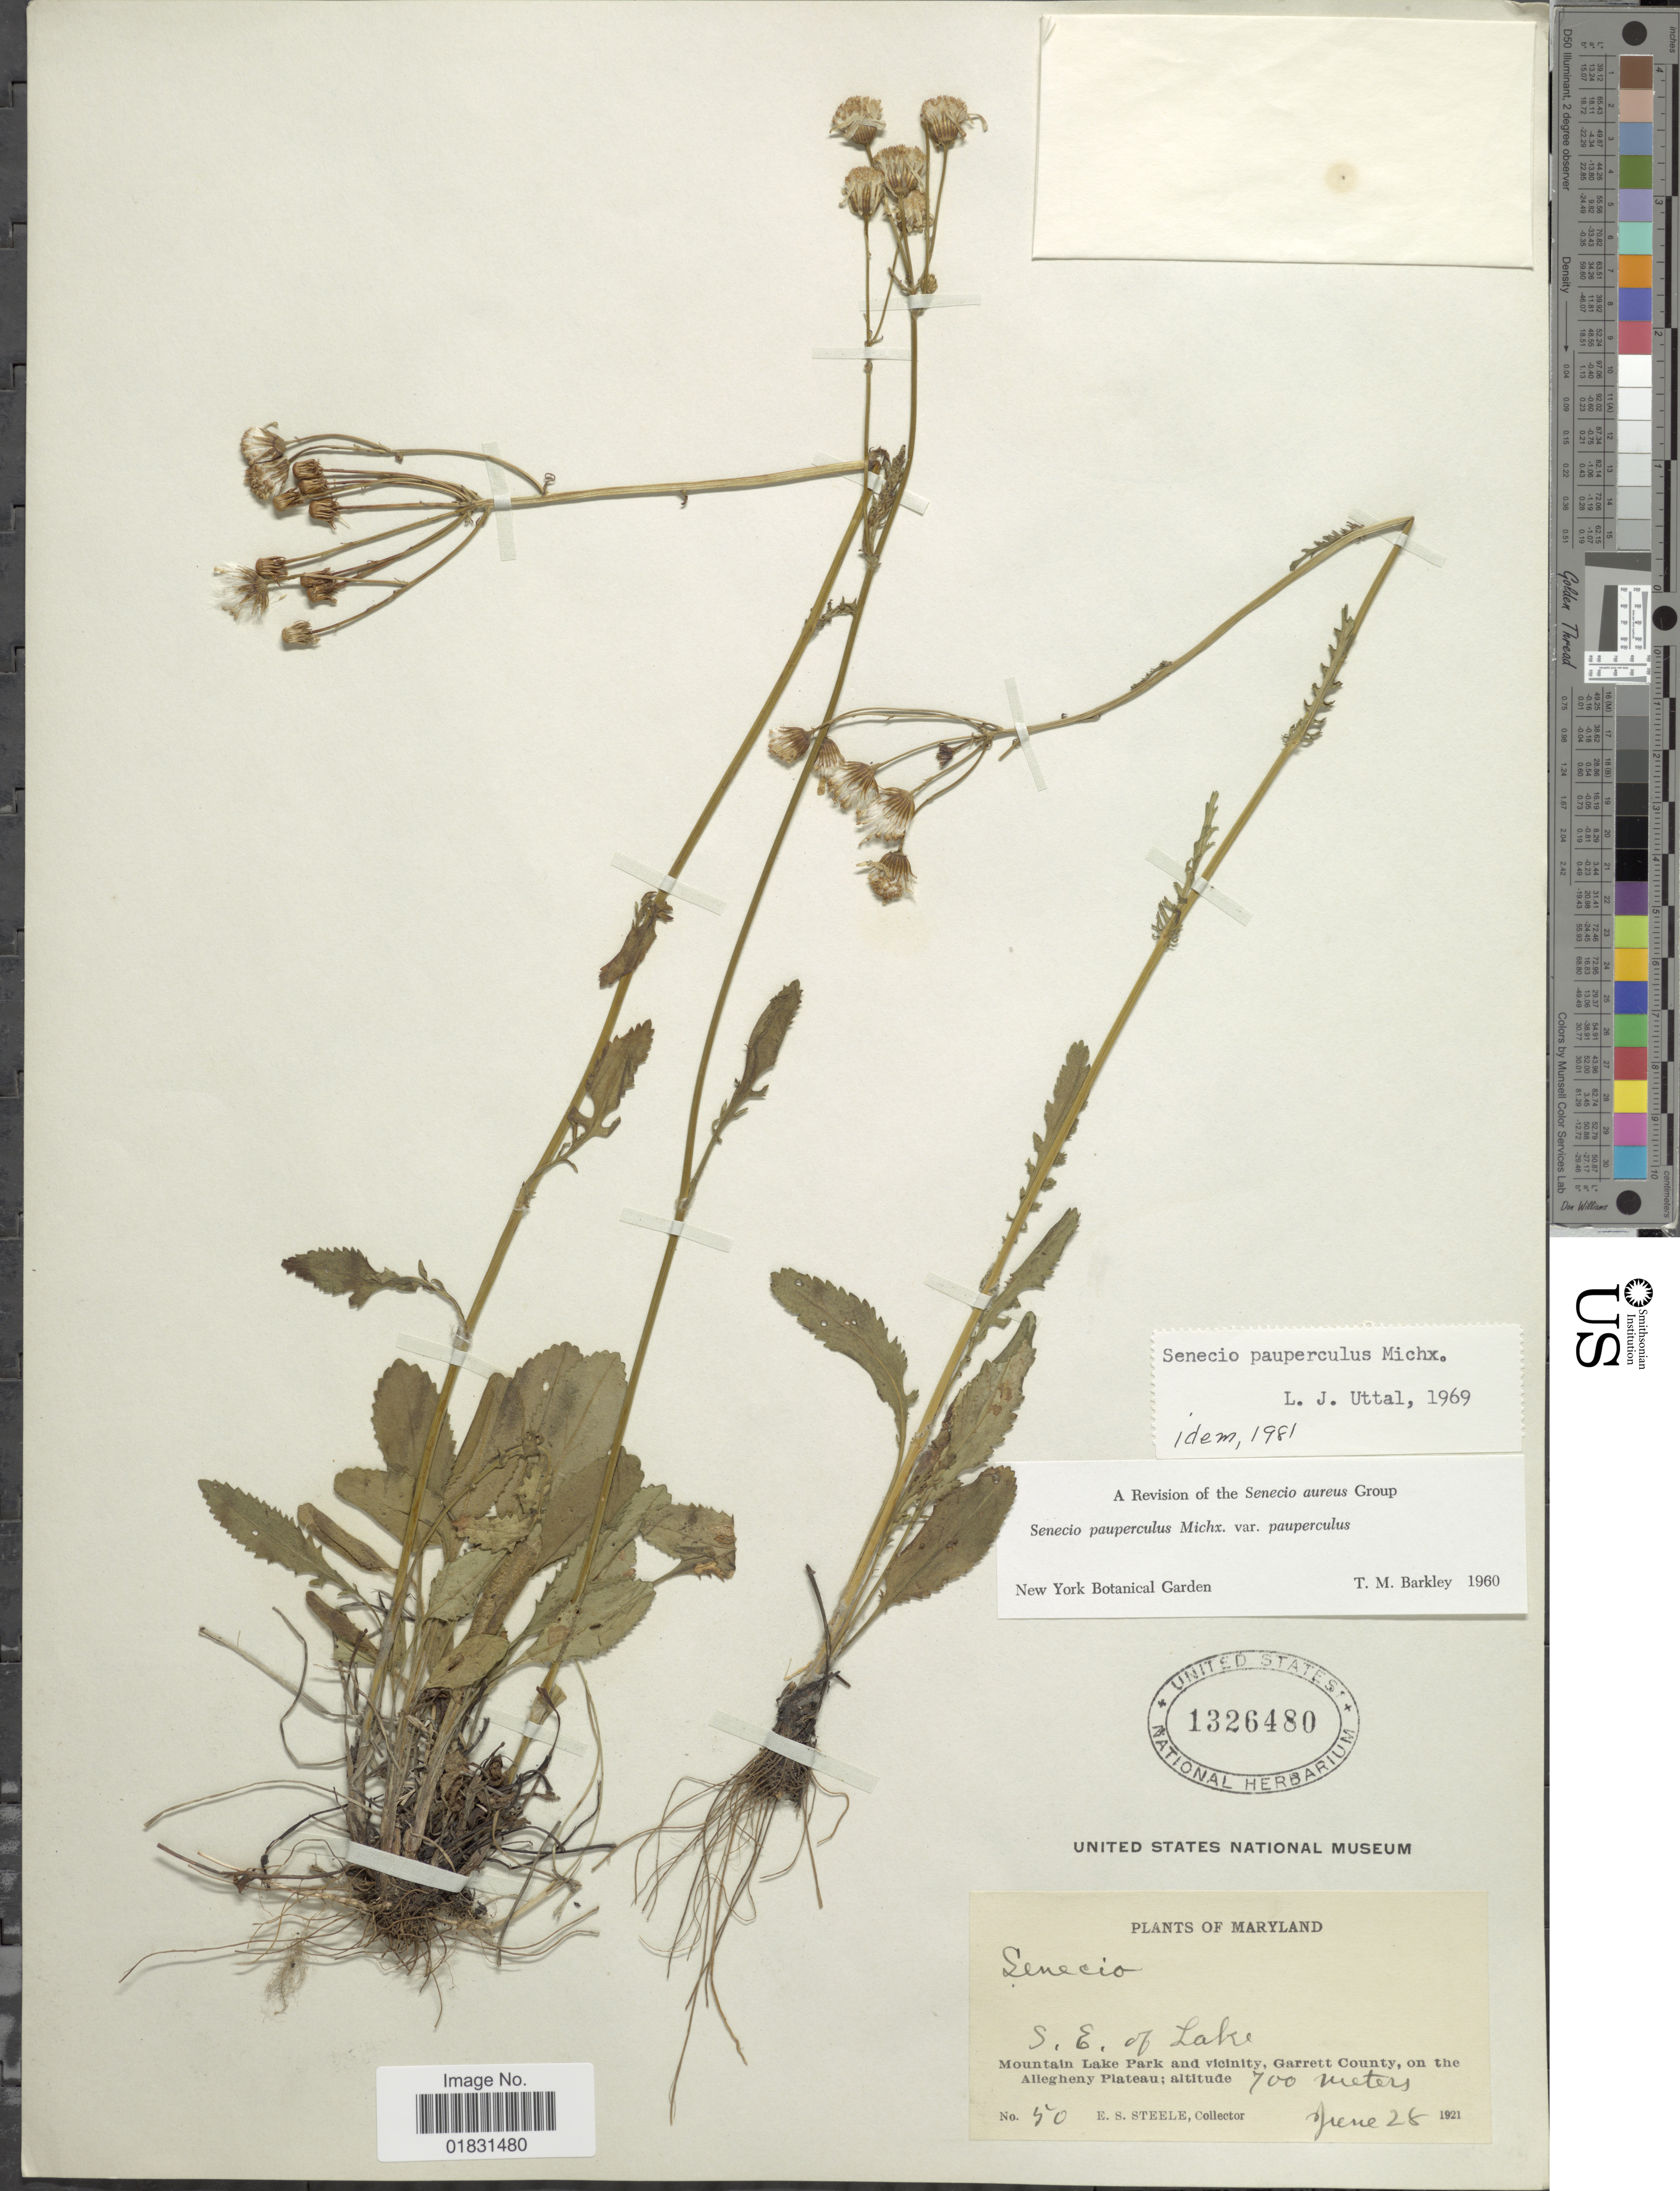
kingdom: Plantae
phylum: Tracheophyta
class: Magnoliopsida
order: Asterales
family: Asteraceae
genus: Packera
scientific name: Packera paupercula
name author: (Michx.) Á. Löve & D. Löve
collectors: E. Steele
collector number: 50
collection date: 1921-06-28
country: United States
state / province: Maryland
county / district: Garrett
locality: S.E. of Lake, Mountain Lake Park and vicinity, Garrett County, on the Allegheny Plateau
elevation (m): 700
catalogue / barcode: US 1326480